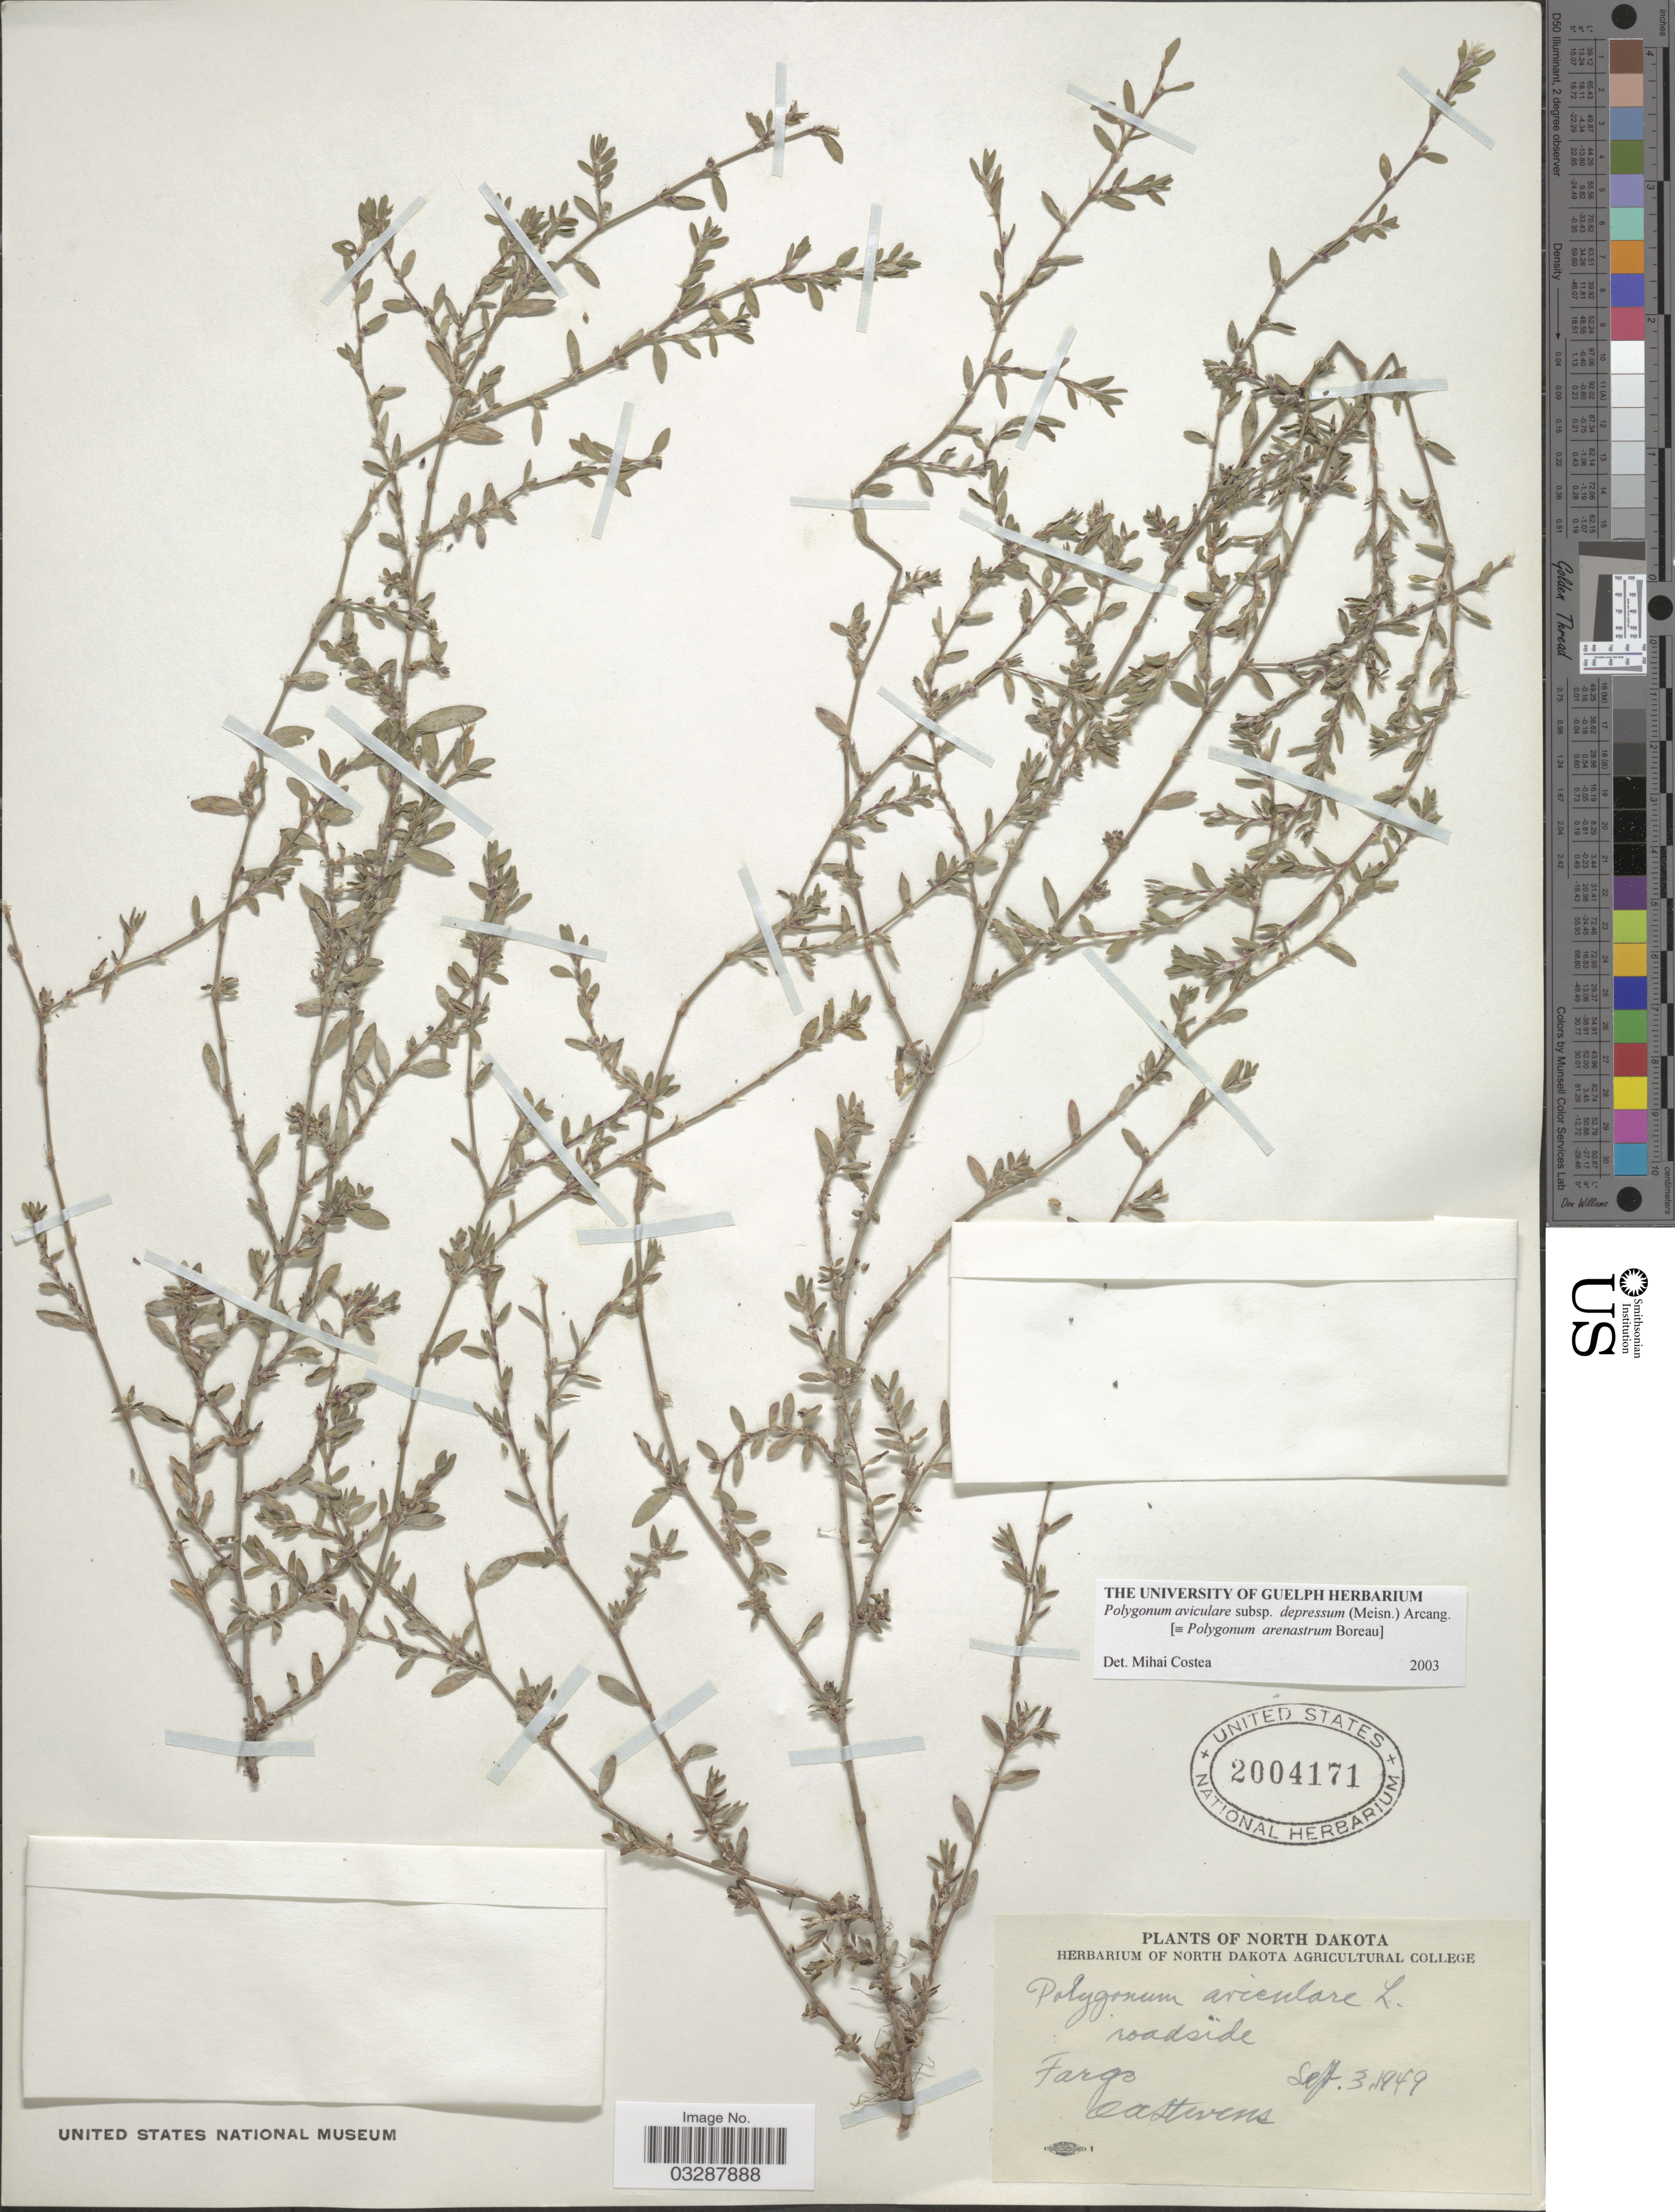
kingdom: Plantae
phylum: Tracheophyta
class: Magnoliopsida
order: Caryophyllales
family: Polygonaceae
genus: Polygonum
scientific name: Polygonum aviculare subsp. depressum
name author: (Meisn.) Arcang.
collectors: O. A. Stevens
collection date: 1949-09-03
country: United States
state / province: North Dakota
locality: Fargo.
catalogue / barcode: US 2004171